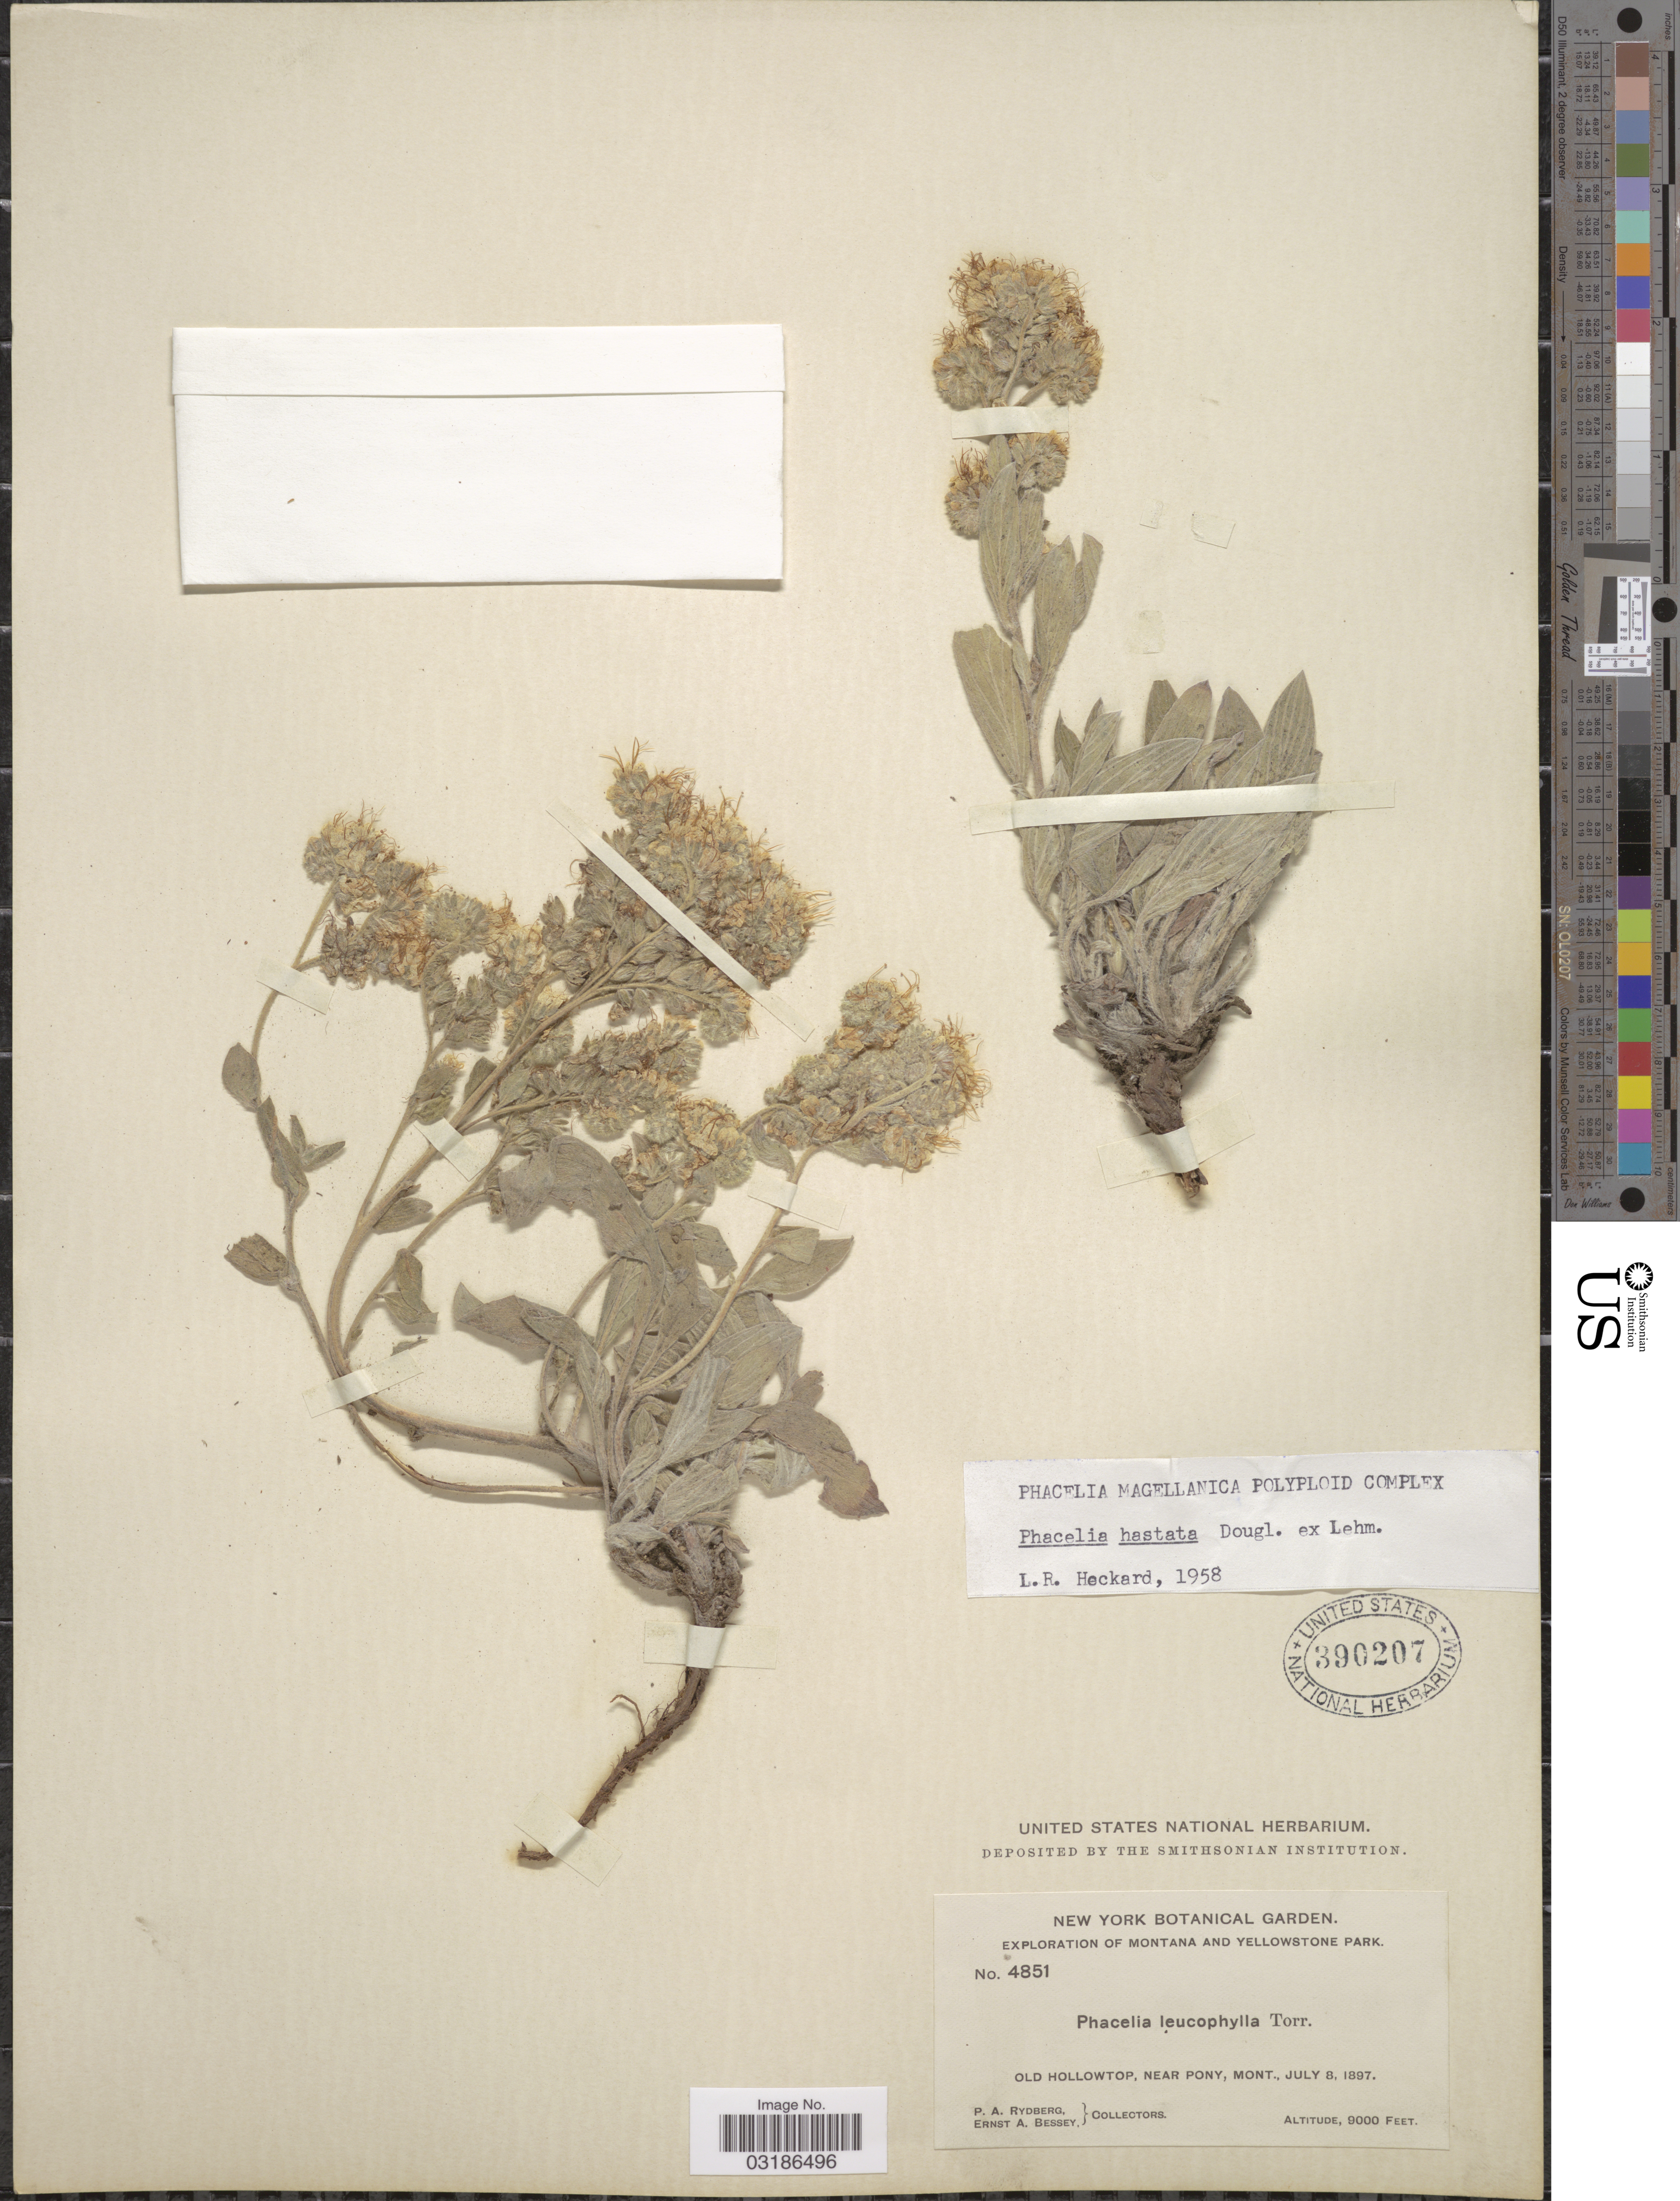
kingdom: Plantae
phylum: Tracheophyta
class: Magnoliopsida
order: Boraginales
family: Hydrophyllaceae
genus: Phacelia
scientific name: Phacelia hastata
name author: Douglas ex Lehm.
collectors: P. A. Rydberg & E. A. Bessey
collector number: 4851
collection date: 1897-07-08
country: United States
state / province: Montana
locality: Montana and Yellowstone Park, Old Hollowtop, Near Pony, Mont.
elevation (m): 2743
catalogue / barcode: US 390207